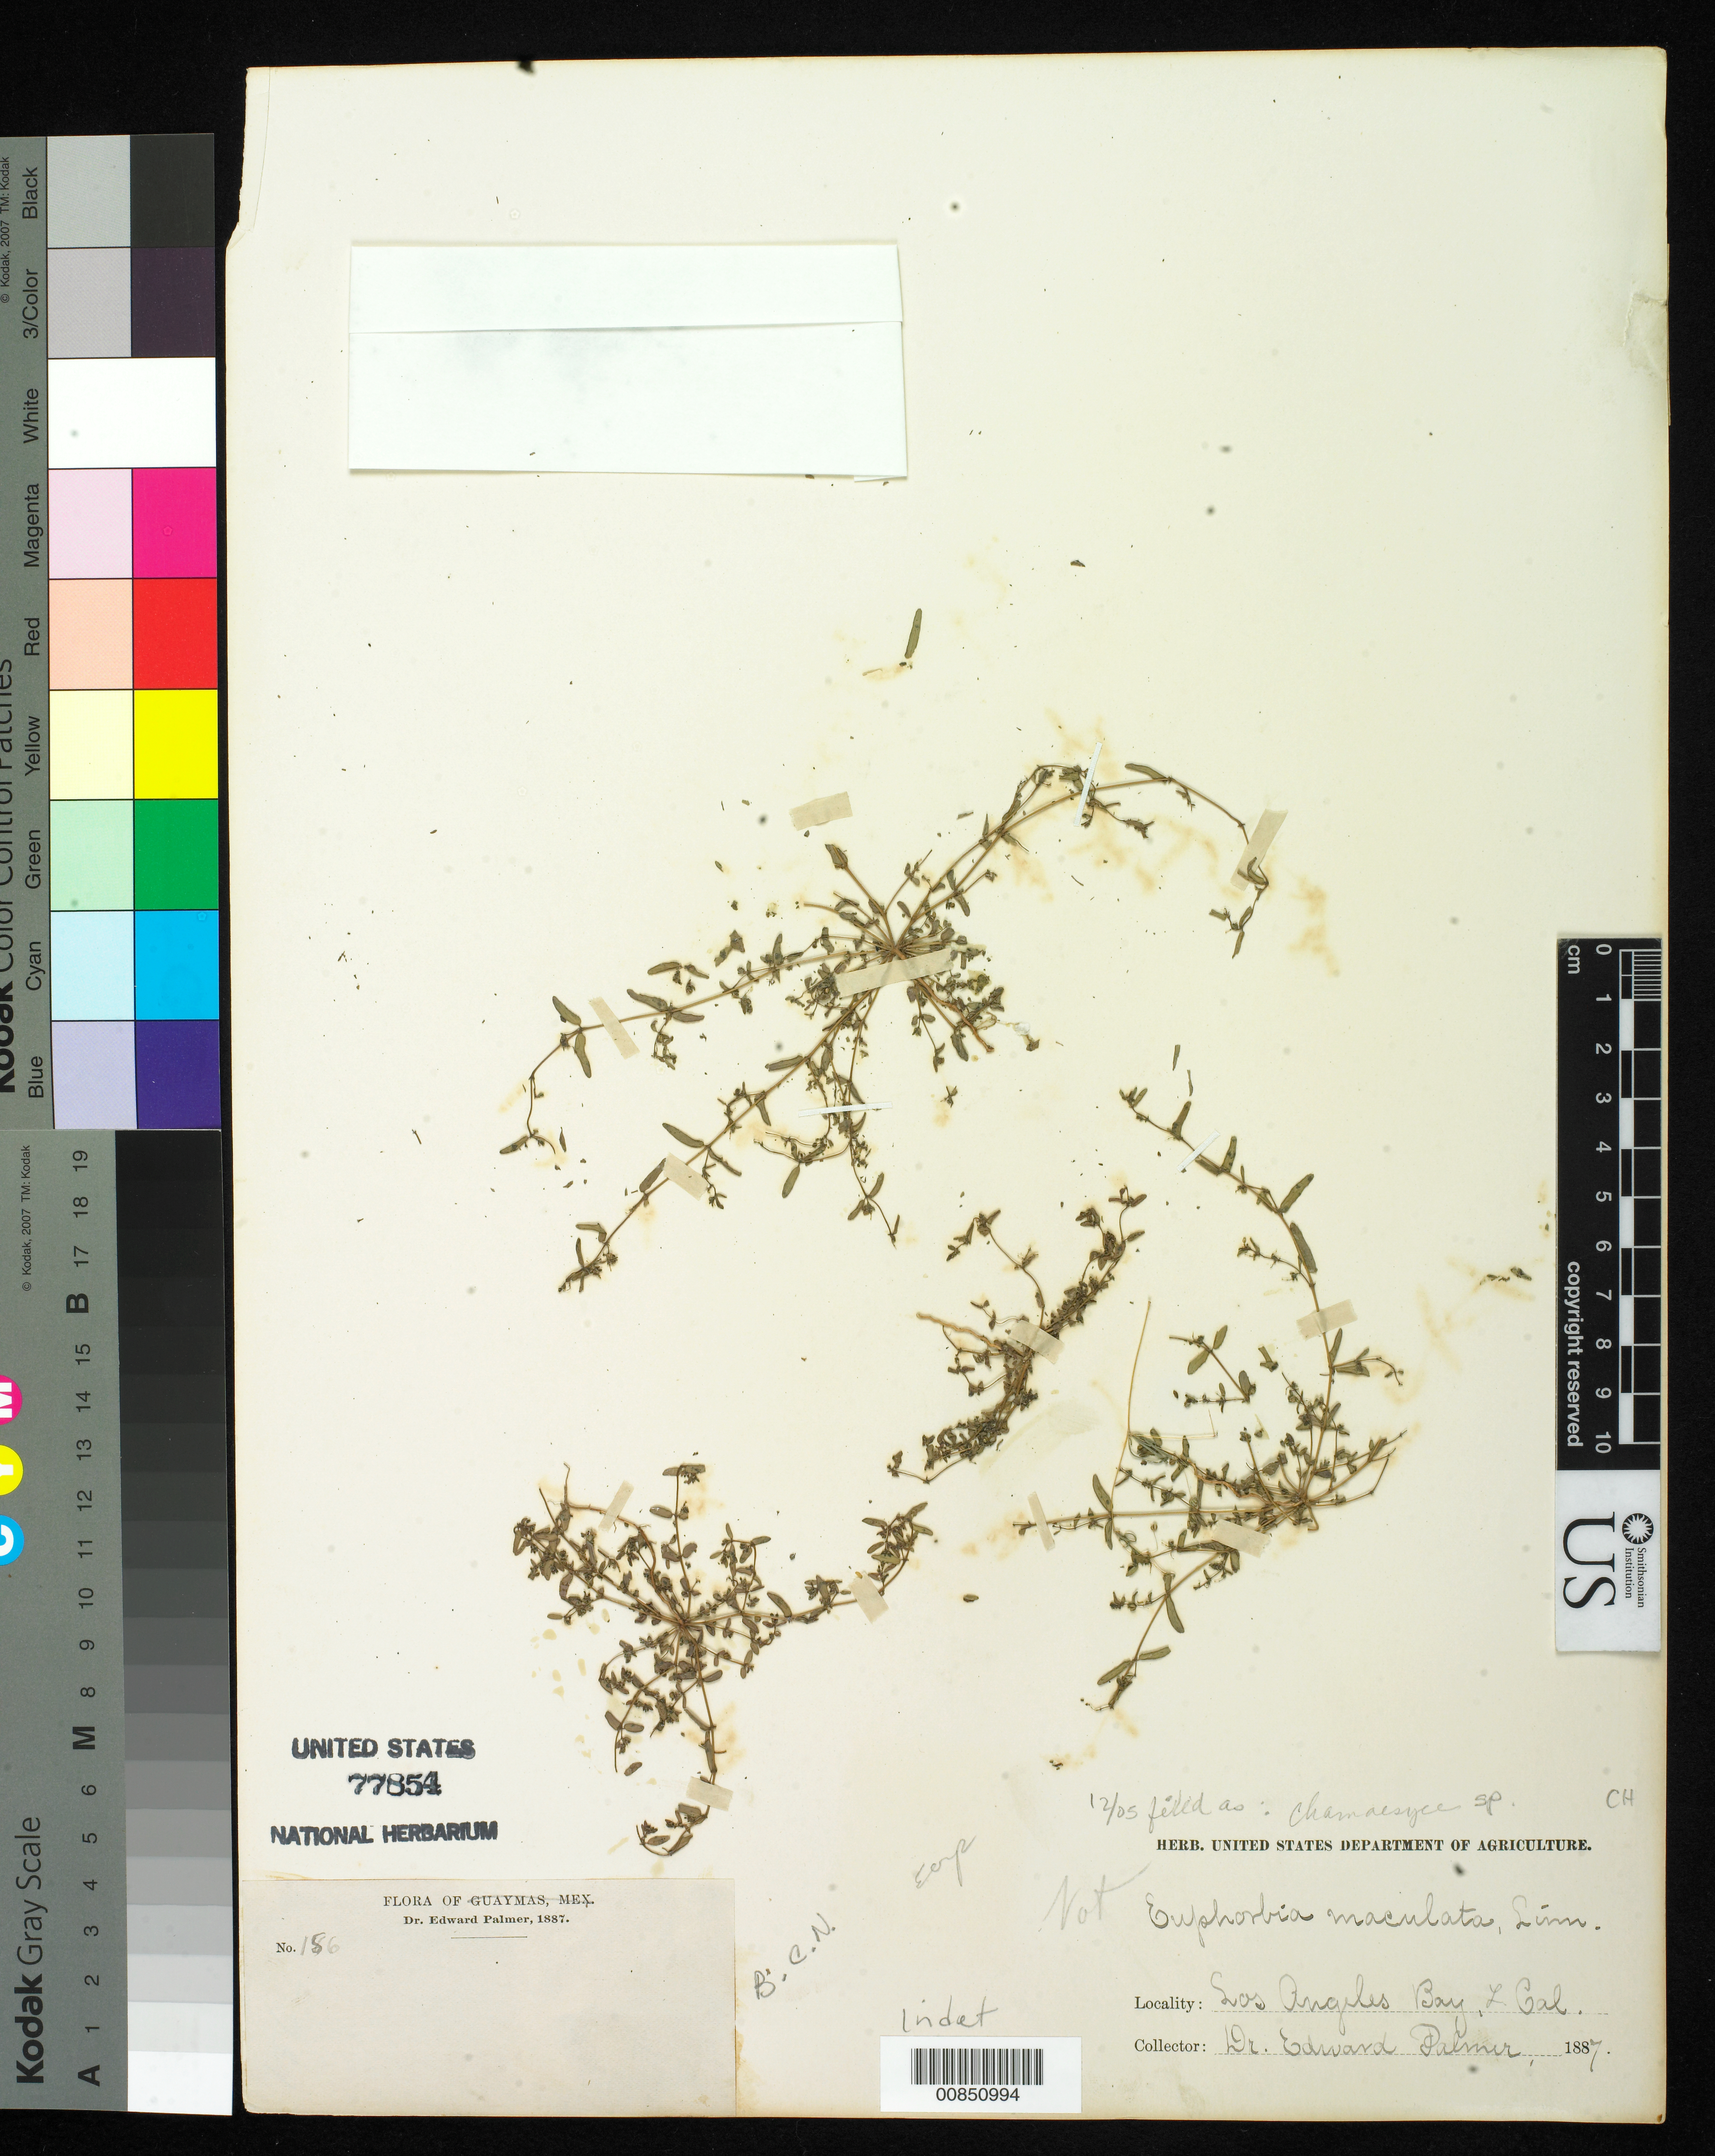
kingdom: Plantae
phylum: Tracheophyta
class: Magnoliopsida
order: Malpighiales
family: Euphorbiaceae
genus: Euphorbia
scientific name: Euphorbia sp.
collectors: E. Palmer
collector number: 156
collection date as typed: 1887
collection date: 1887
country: Mexico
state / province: Baja California Norte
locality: Los Angeles Bay, Baja California.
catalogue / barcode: US 77854